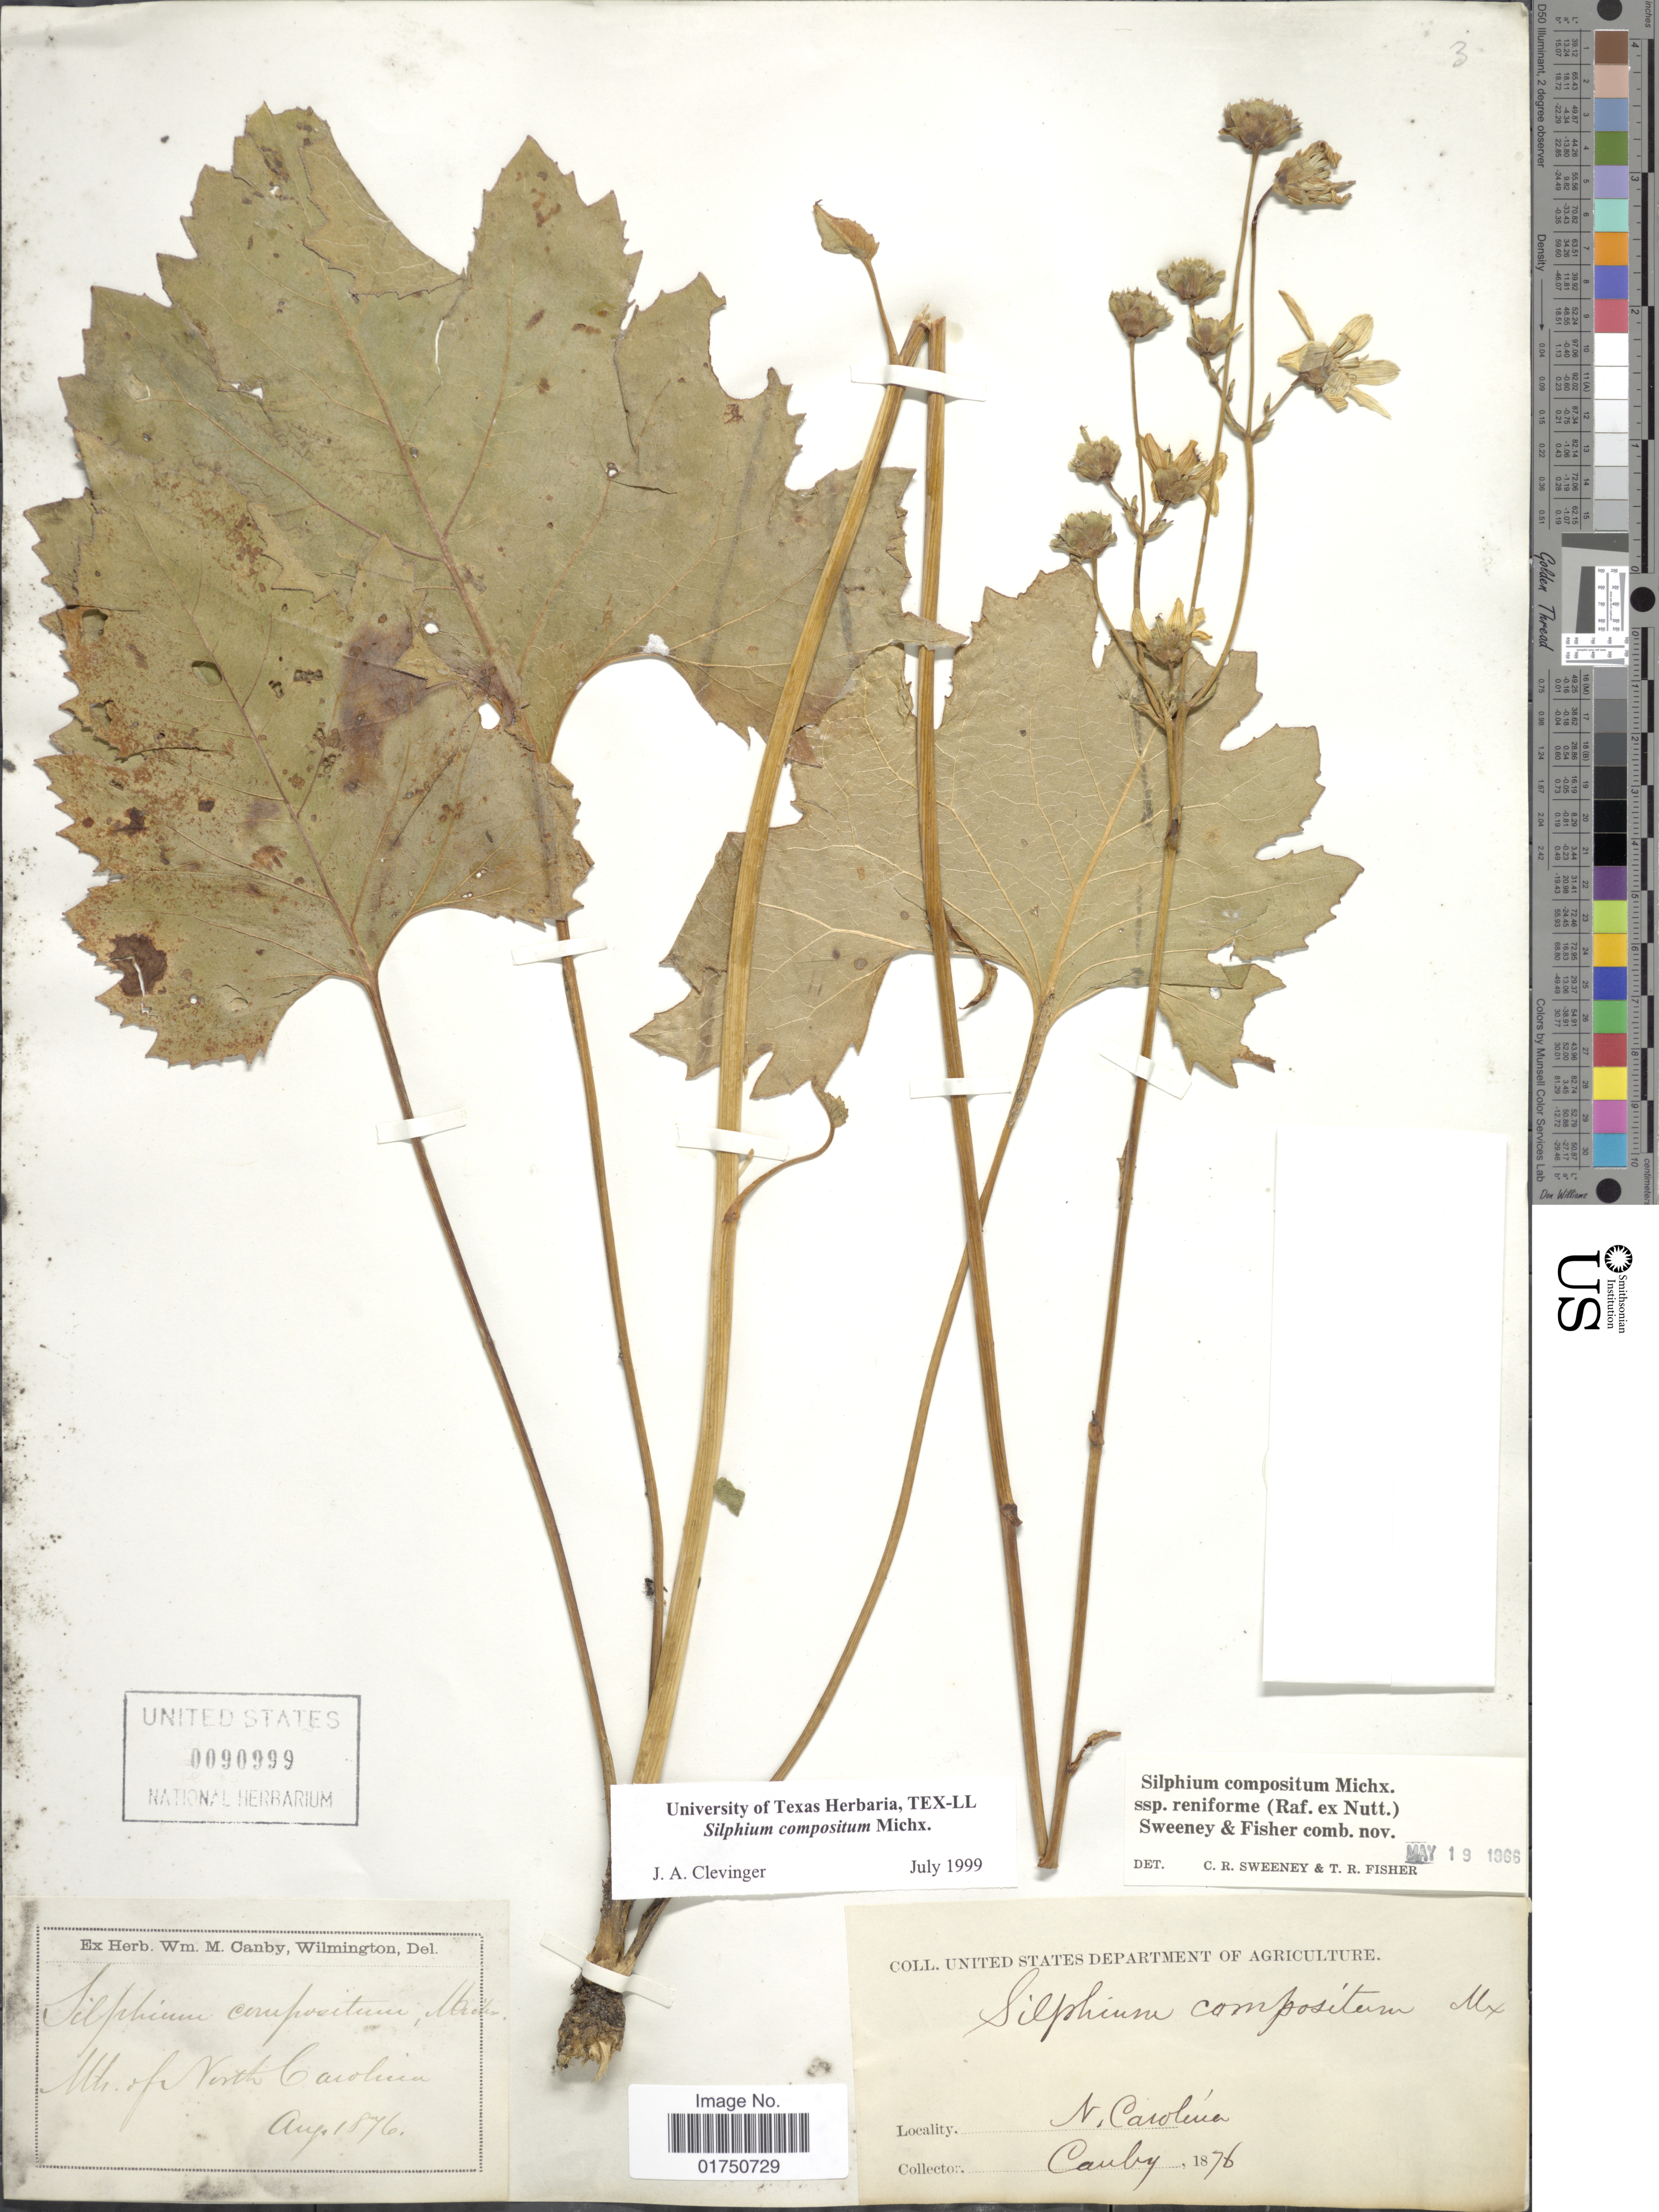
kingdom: Plantae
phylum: Tracheophyta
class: Magnoliopsida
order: Asterales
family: Asteraceae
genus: Silphium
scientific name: Silphium compositum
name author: Michx.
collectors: W. M. Canby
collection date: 1876-08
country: United States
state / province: North Carolina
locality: Mts. of North Carolina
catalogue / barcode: US 90999